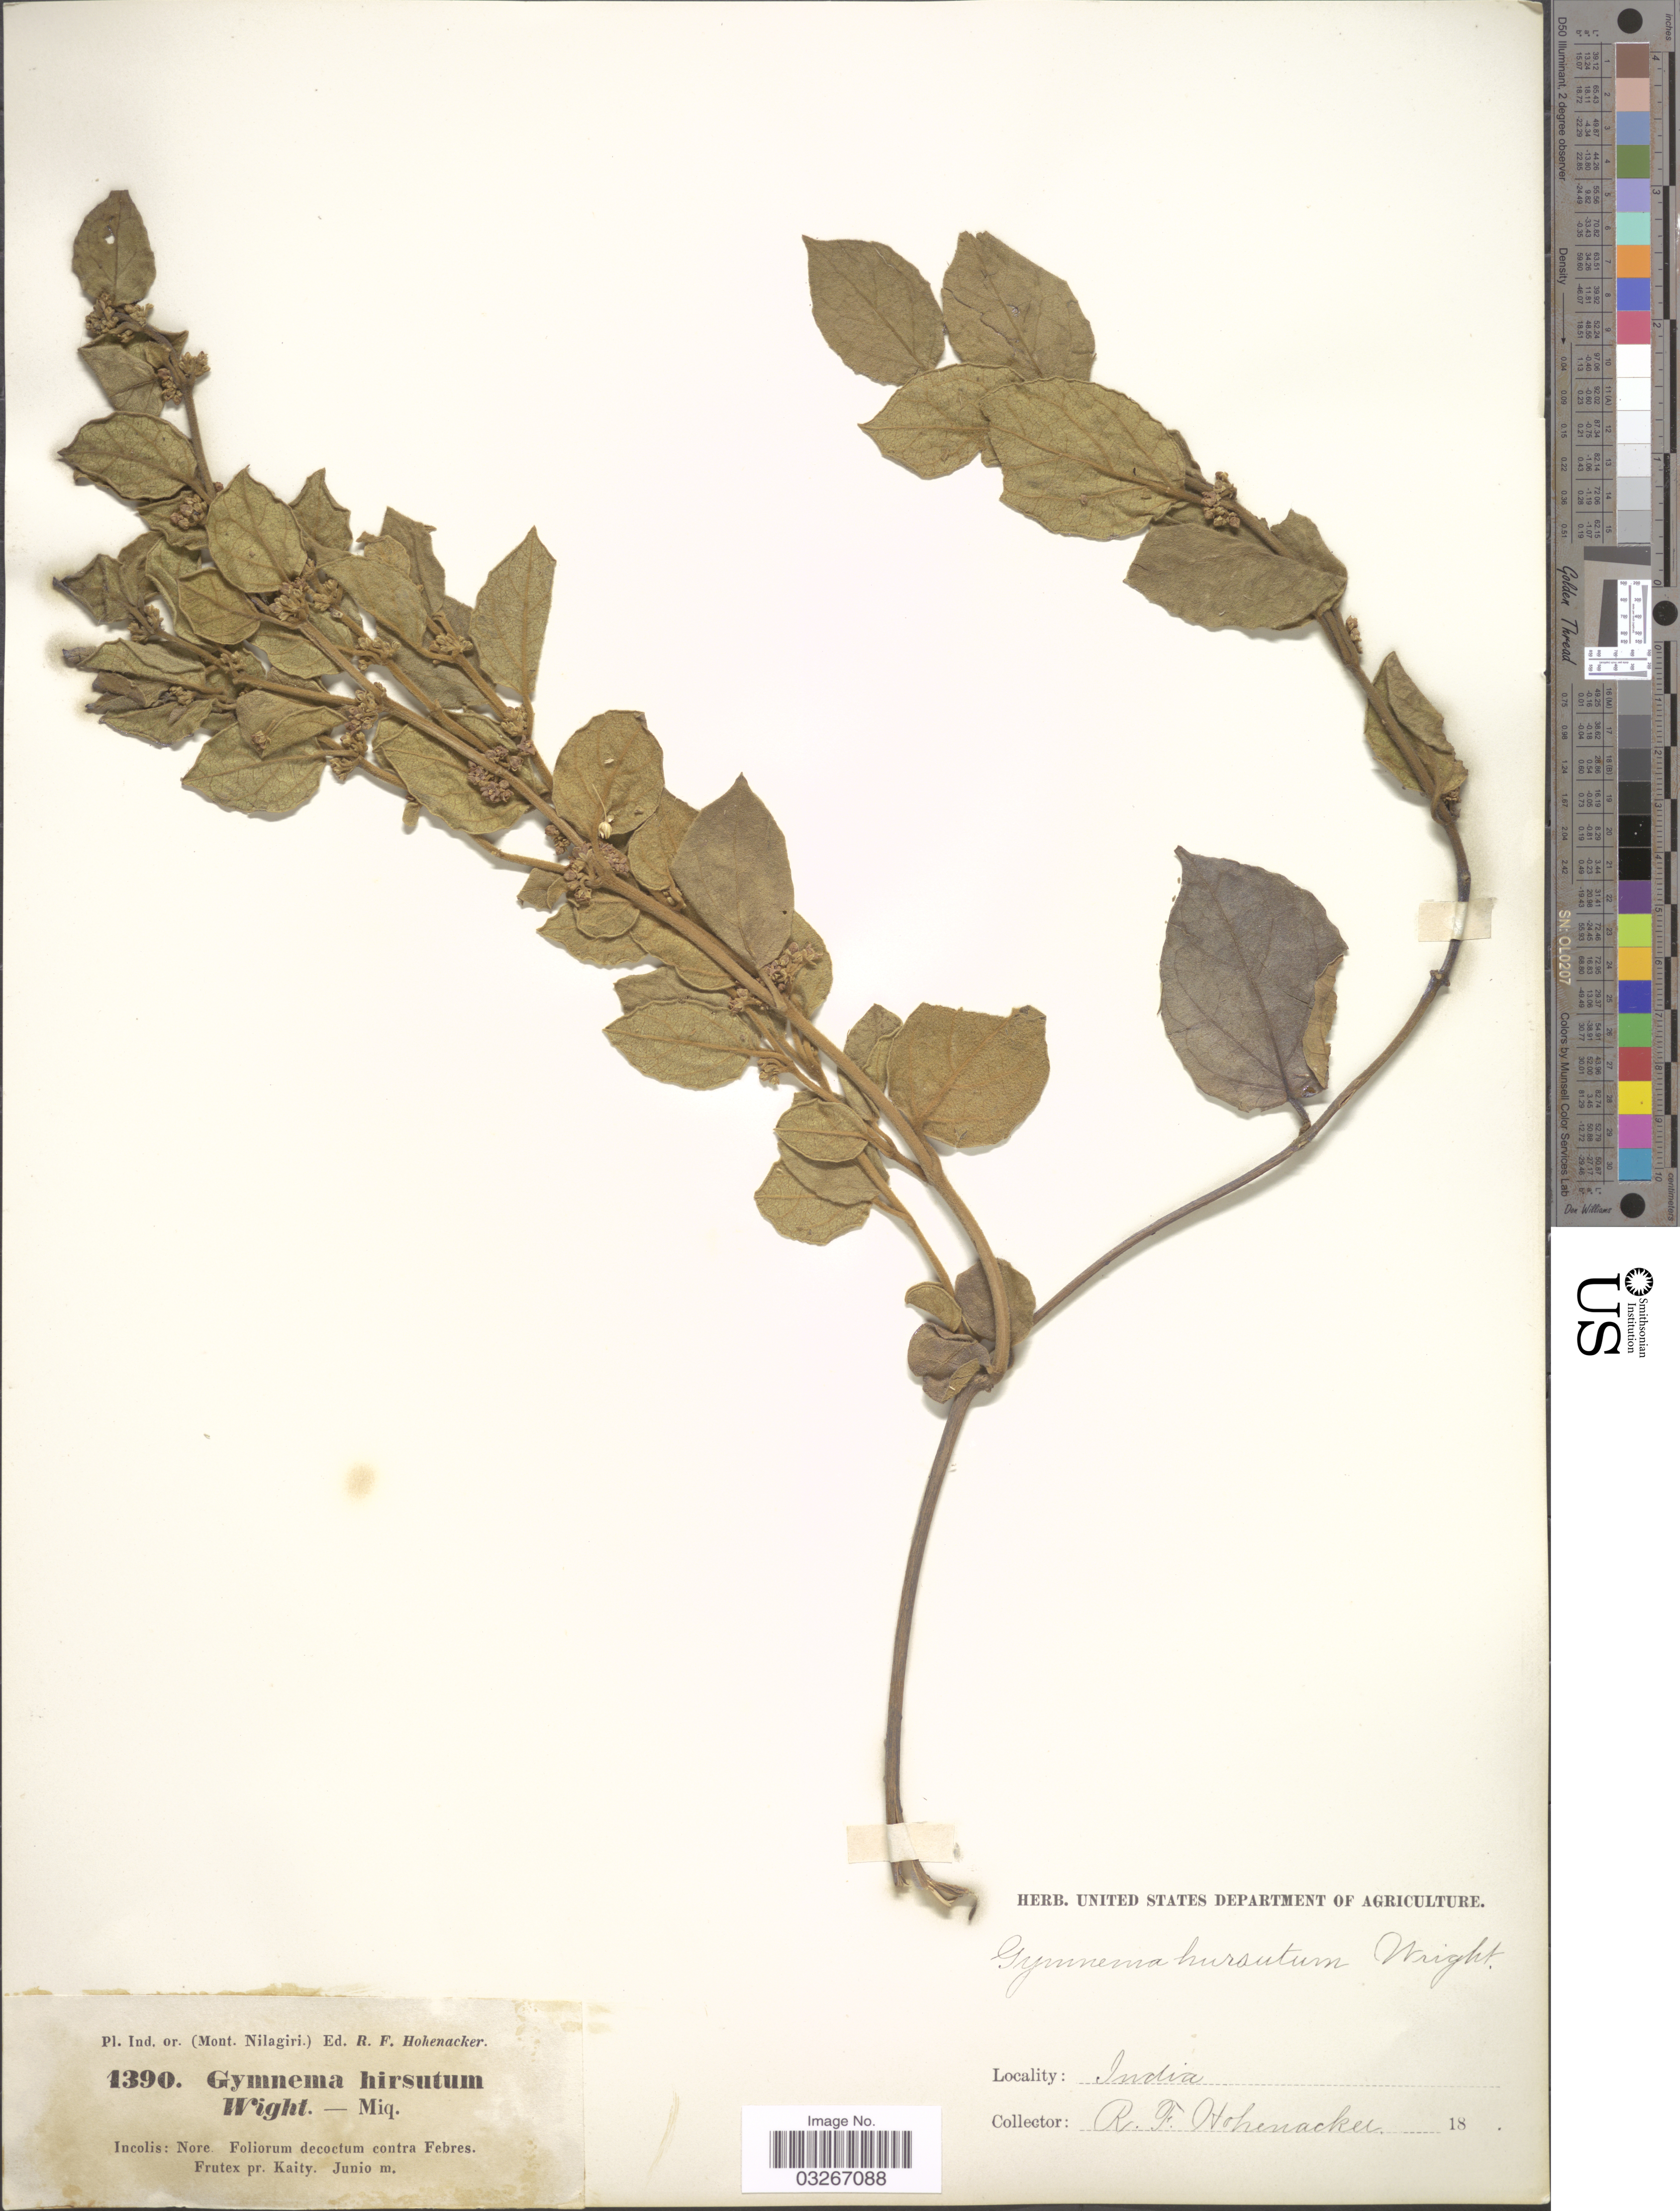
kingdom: Plantae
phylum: Tracheophyta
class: Magnoliopsida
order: Gentianales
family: Apocynaceae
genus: Gymnema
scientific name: Gymnema hirsutum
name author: Wall.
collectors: R. F. Hohenacker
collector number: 1390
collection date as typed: junio 18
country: India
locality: Mont. Nilagiri. Incolis: Nore. Foliorum decoctum contra Febres. Frutex pr. Kaity. [unsure placement]